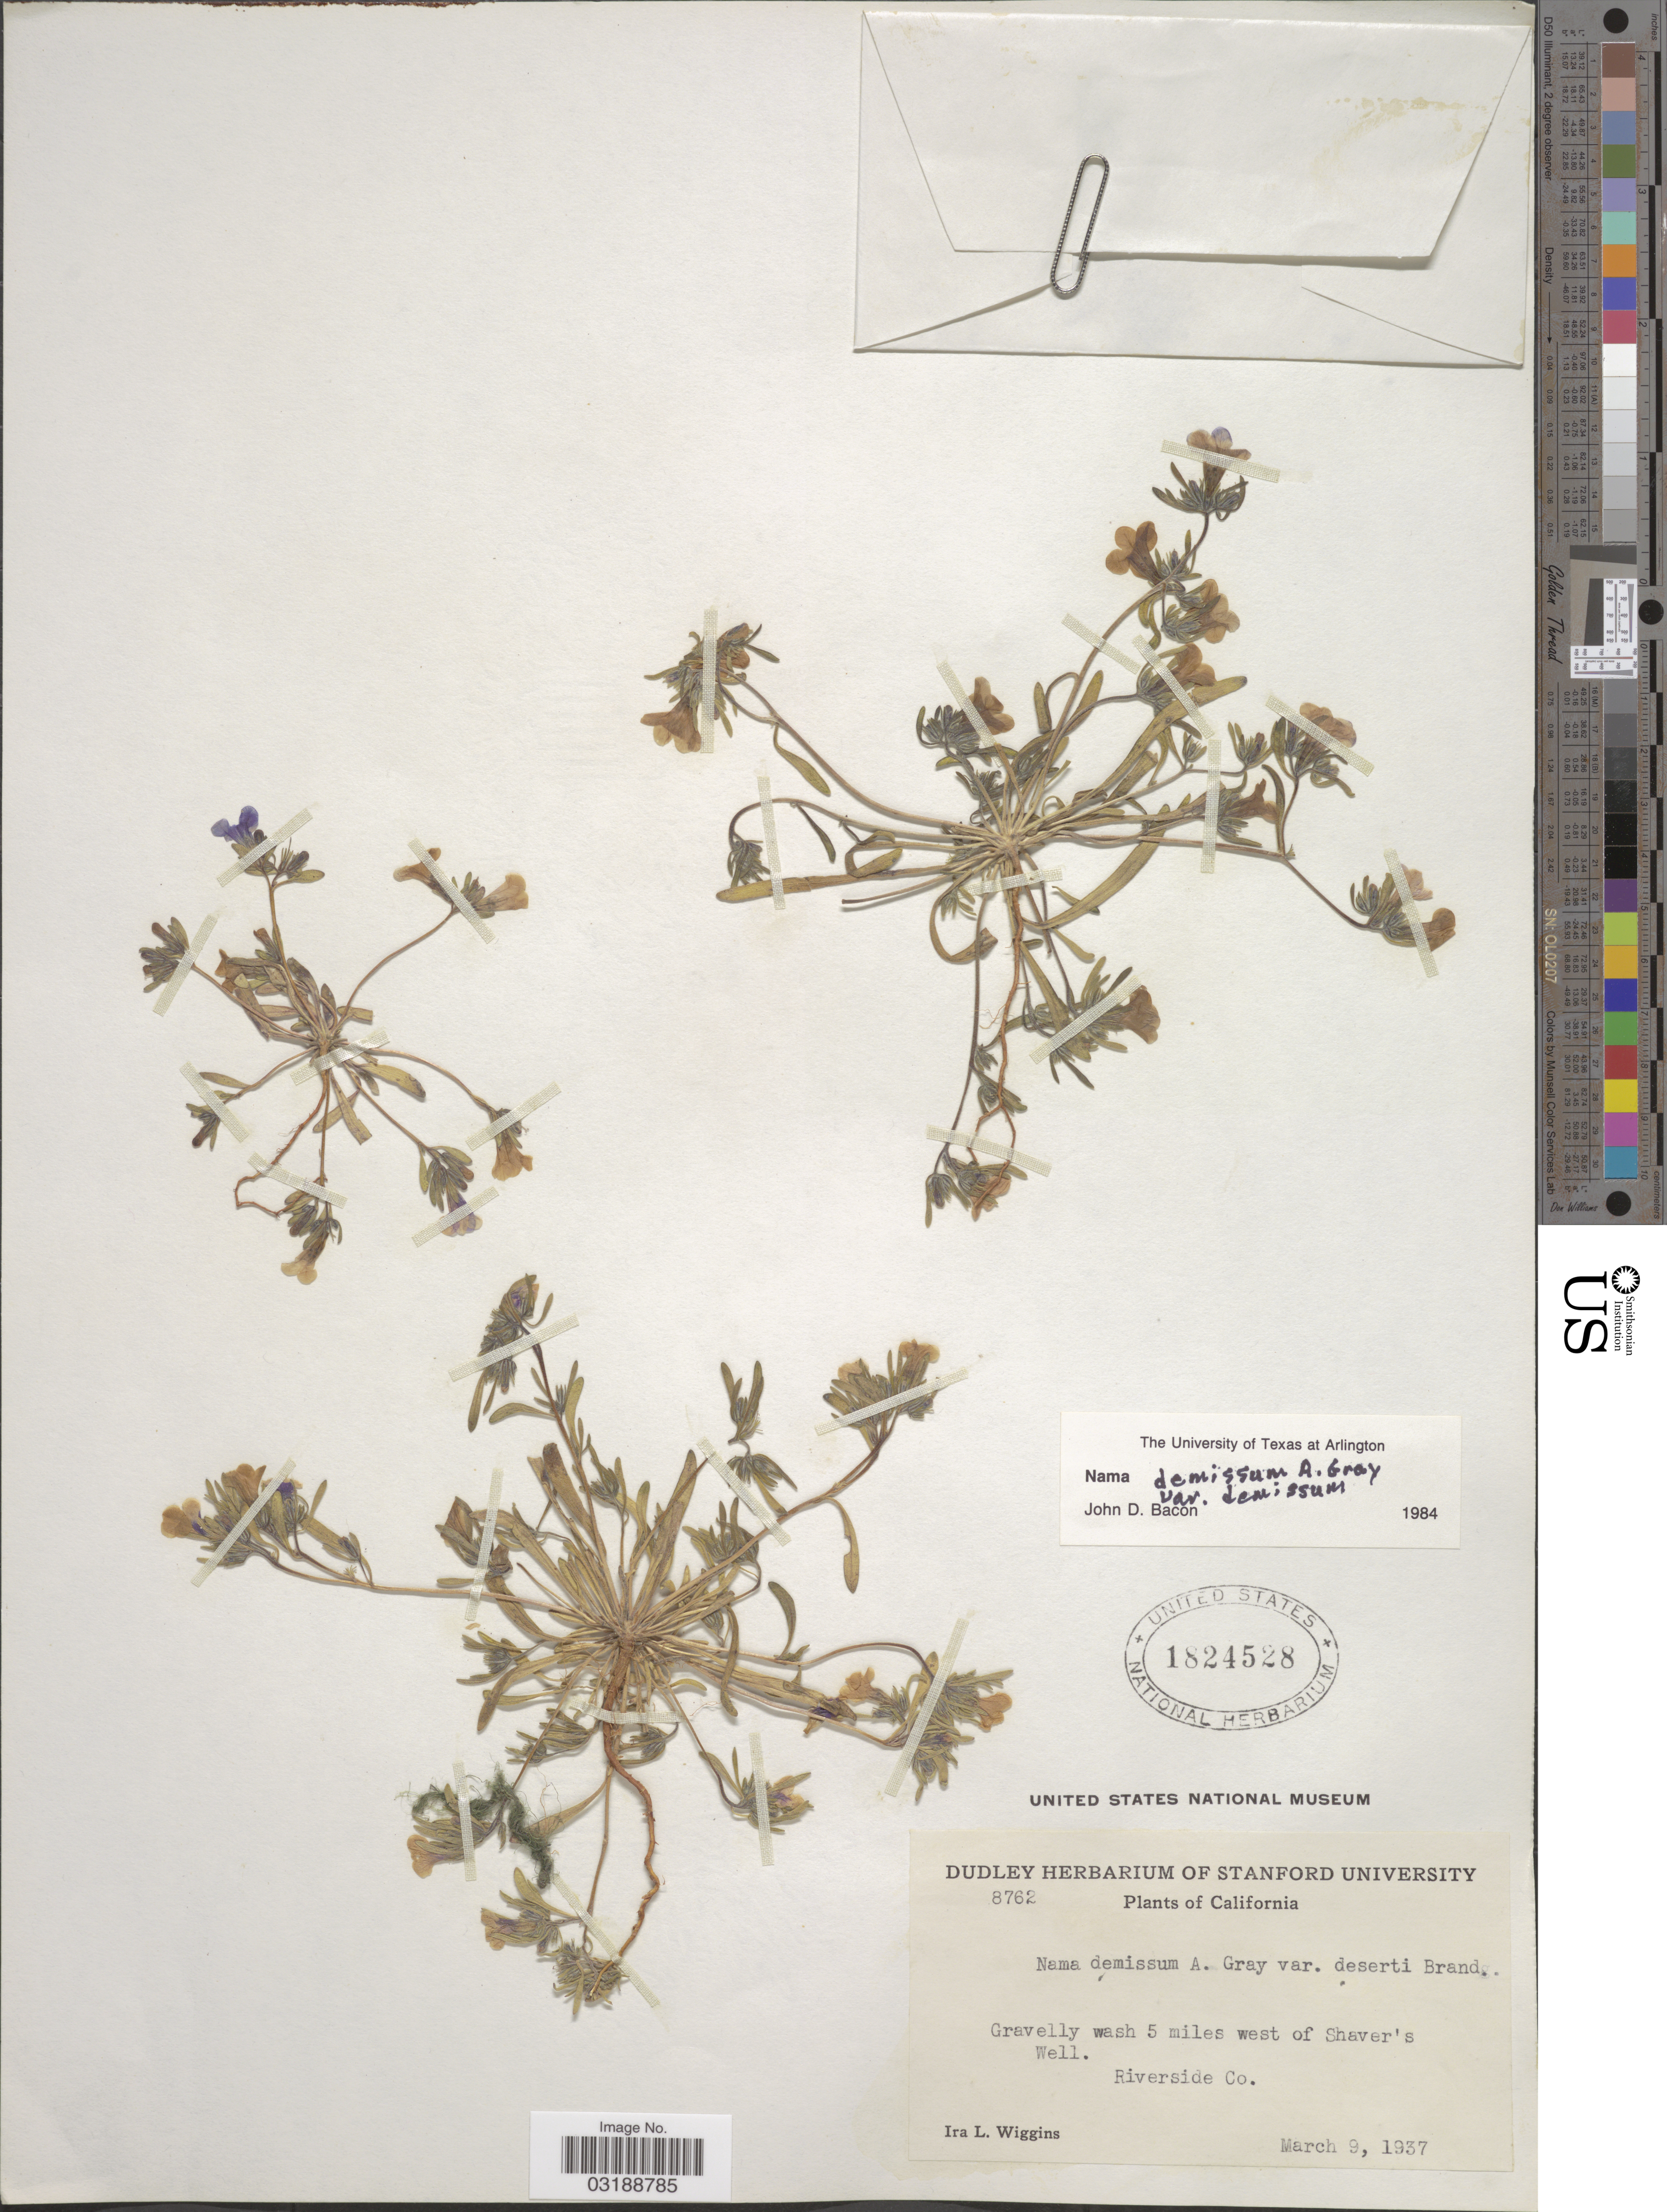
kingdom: Plantae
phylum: Tracheophyta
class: Magnoliopsida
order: Boraginales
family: Namaceae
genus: Nama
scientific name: Nama demissa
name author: A. Gray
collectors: I. L. Wiggins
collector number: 8762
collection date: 1937-03-09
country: United States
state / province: California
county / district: Riverside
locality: Gravelly wash 5 miles west of Shaver's Well. Riverside Co.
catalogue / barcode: US 1824528